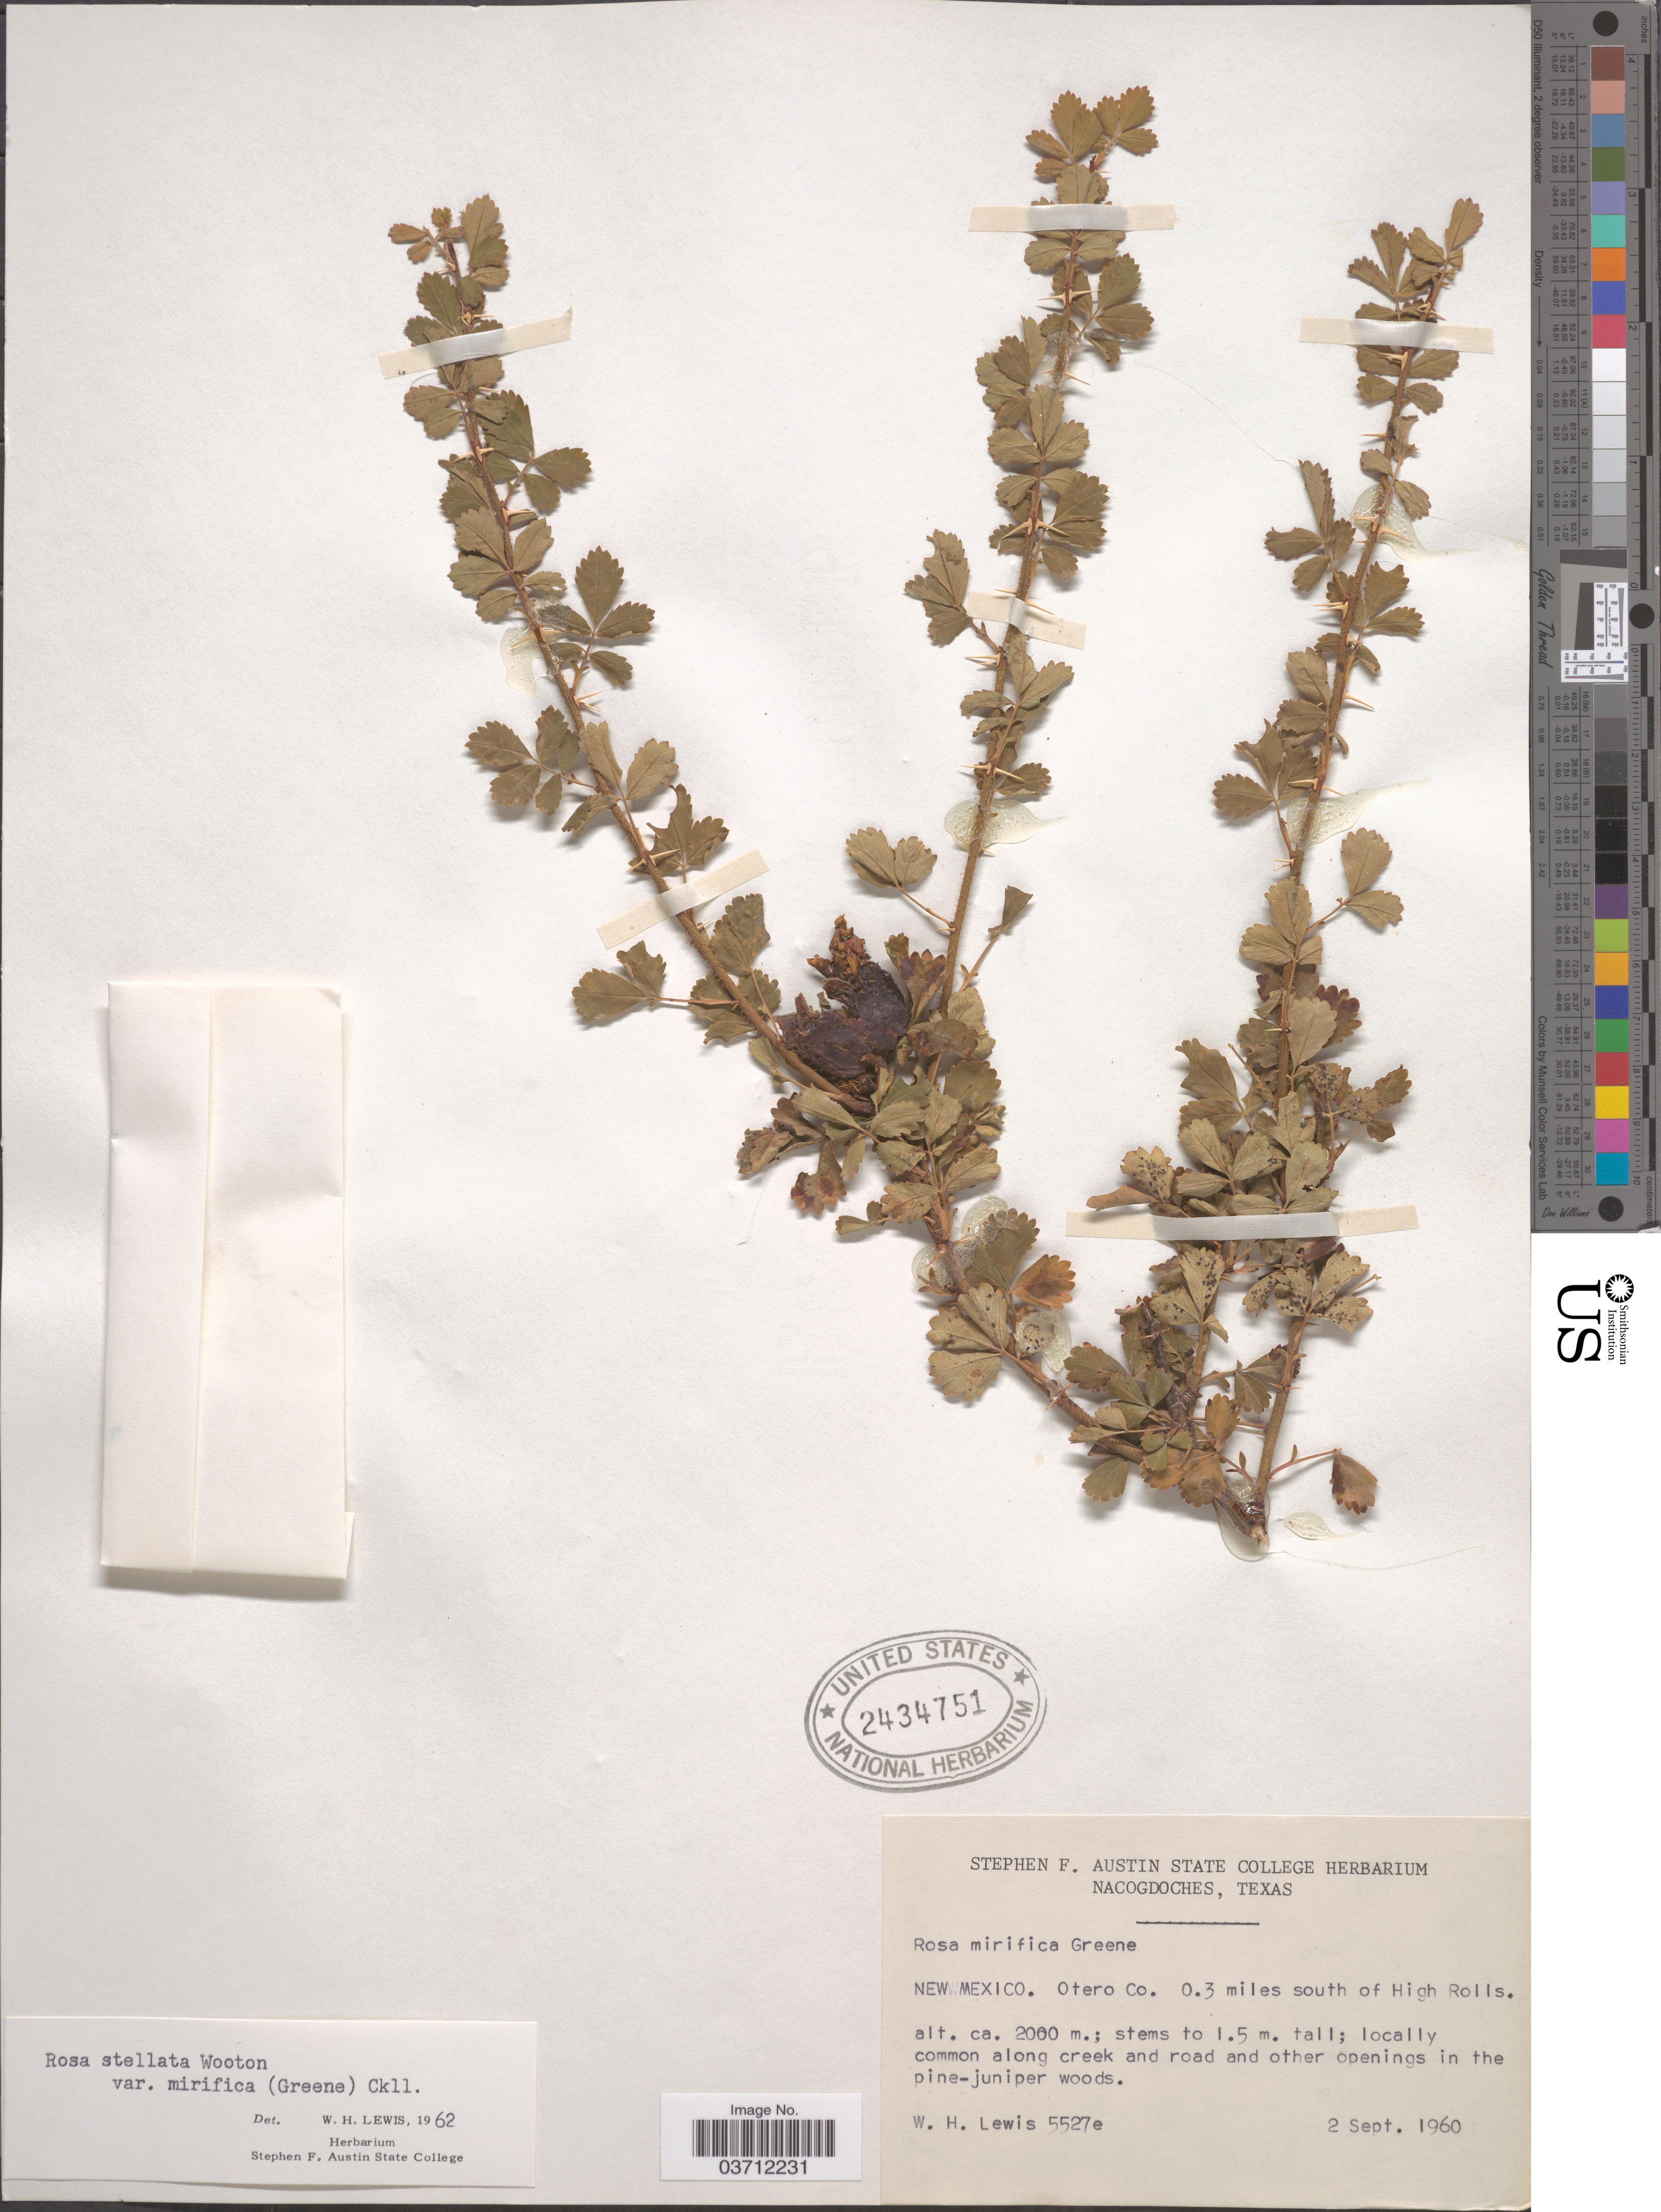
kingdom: Plantae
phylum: Tracheophyta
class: Magnoliopsida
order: Rosales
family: Rosaceae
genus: Rosa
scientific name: Rosa stellata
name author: Wooton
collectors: W. H. Lewis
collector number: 5527e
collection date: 1960-09-02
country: United States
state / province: New Mexico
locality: Otero Co. 0.3 miles south of High Rolls. Along creek and road and other openings in the pine-juniper woods.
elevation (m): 2000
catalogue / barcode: US 2434751